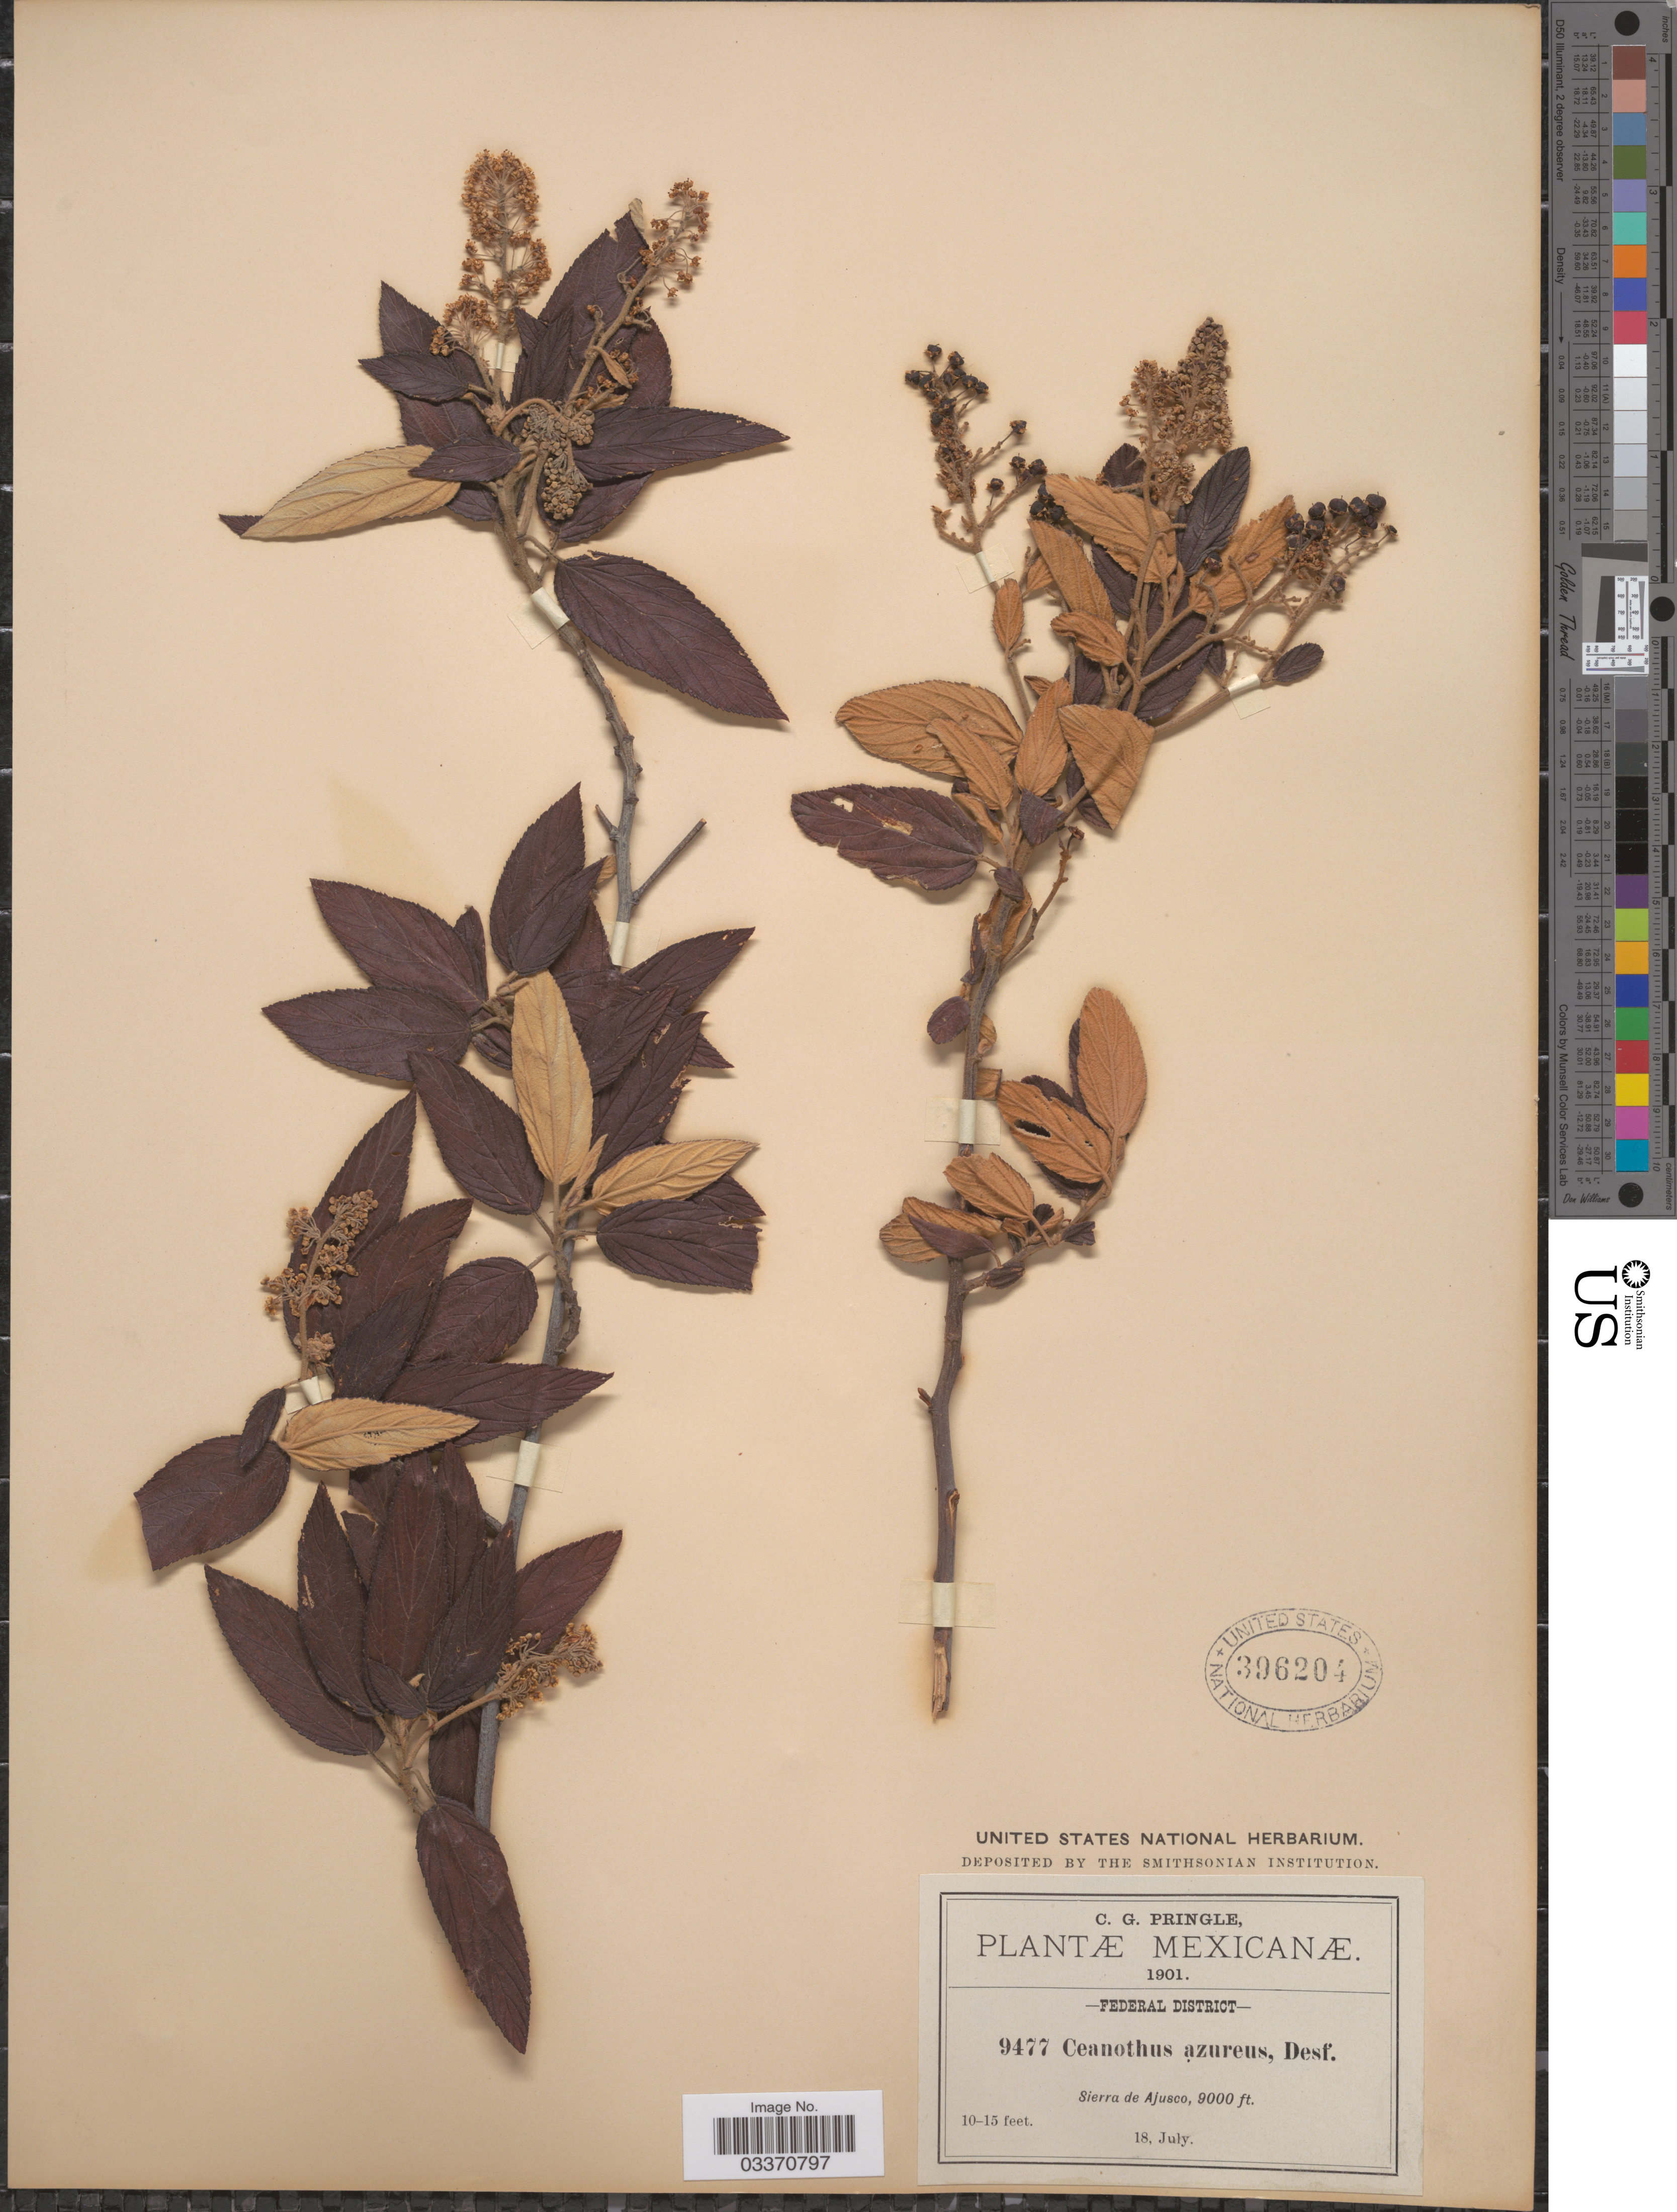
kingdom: Plantae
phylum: Tracheophyta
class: Magnoliopsida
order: Rosales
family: Rhamnaceae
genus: Ceanothus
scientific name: Ceanothus caeruleus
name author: Lag.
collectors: C. G. Pringle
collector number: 9477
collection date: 1901-07-18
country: Mexico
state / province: Distrito Federal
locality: Federal District. Sierra de Ajusco.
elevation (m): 2743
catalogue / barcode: US 396204